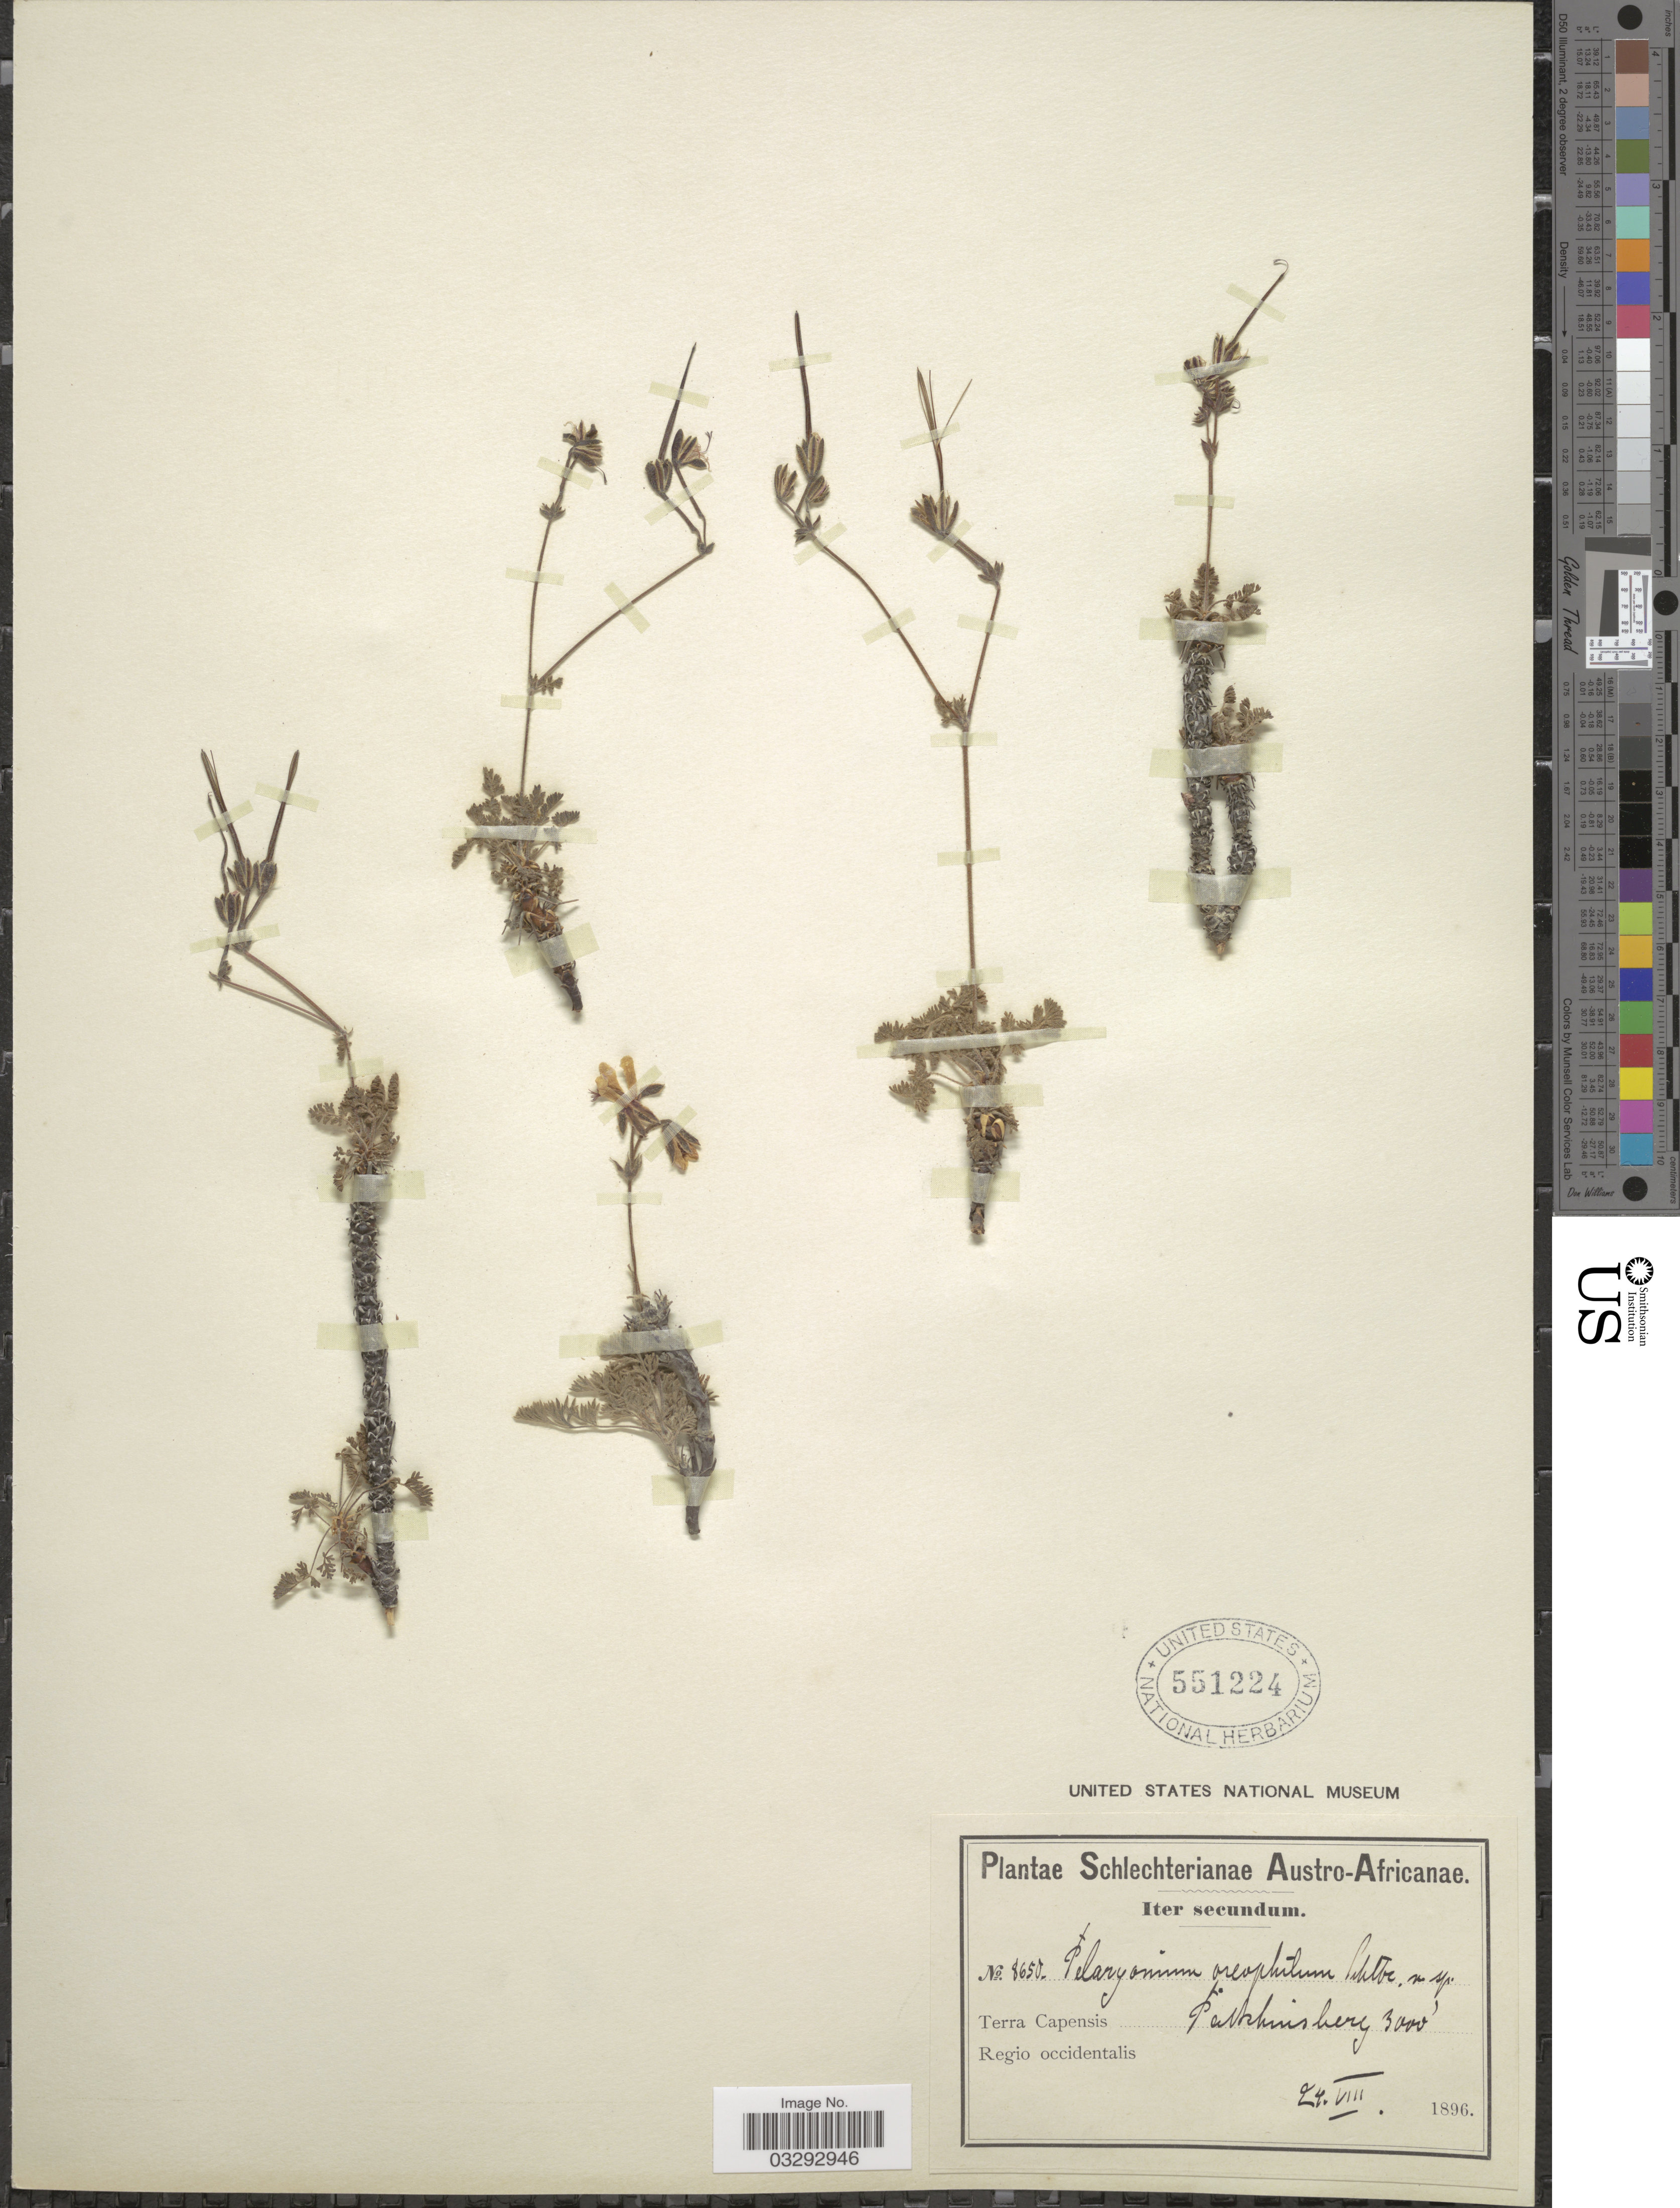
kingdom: Plantae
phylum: Tracheophyta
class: Magnoliopsida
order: Geraniales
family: Geraniaceae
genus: Pelargonium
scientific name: Pelargonium oreophilum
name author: Schltr.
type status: Type Collection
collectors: Schlechter, --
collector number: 8650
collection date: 1896-08-24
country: South Africa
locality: Austro-Africanae, Terra Capensis, Pakhuisberg, Regio occidentalis.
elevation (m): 914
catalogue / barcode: US 551224